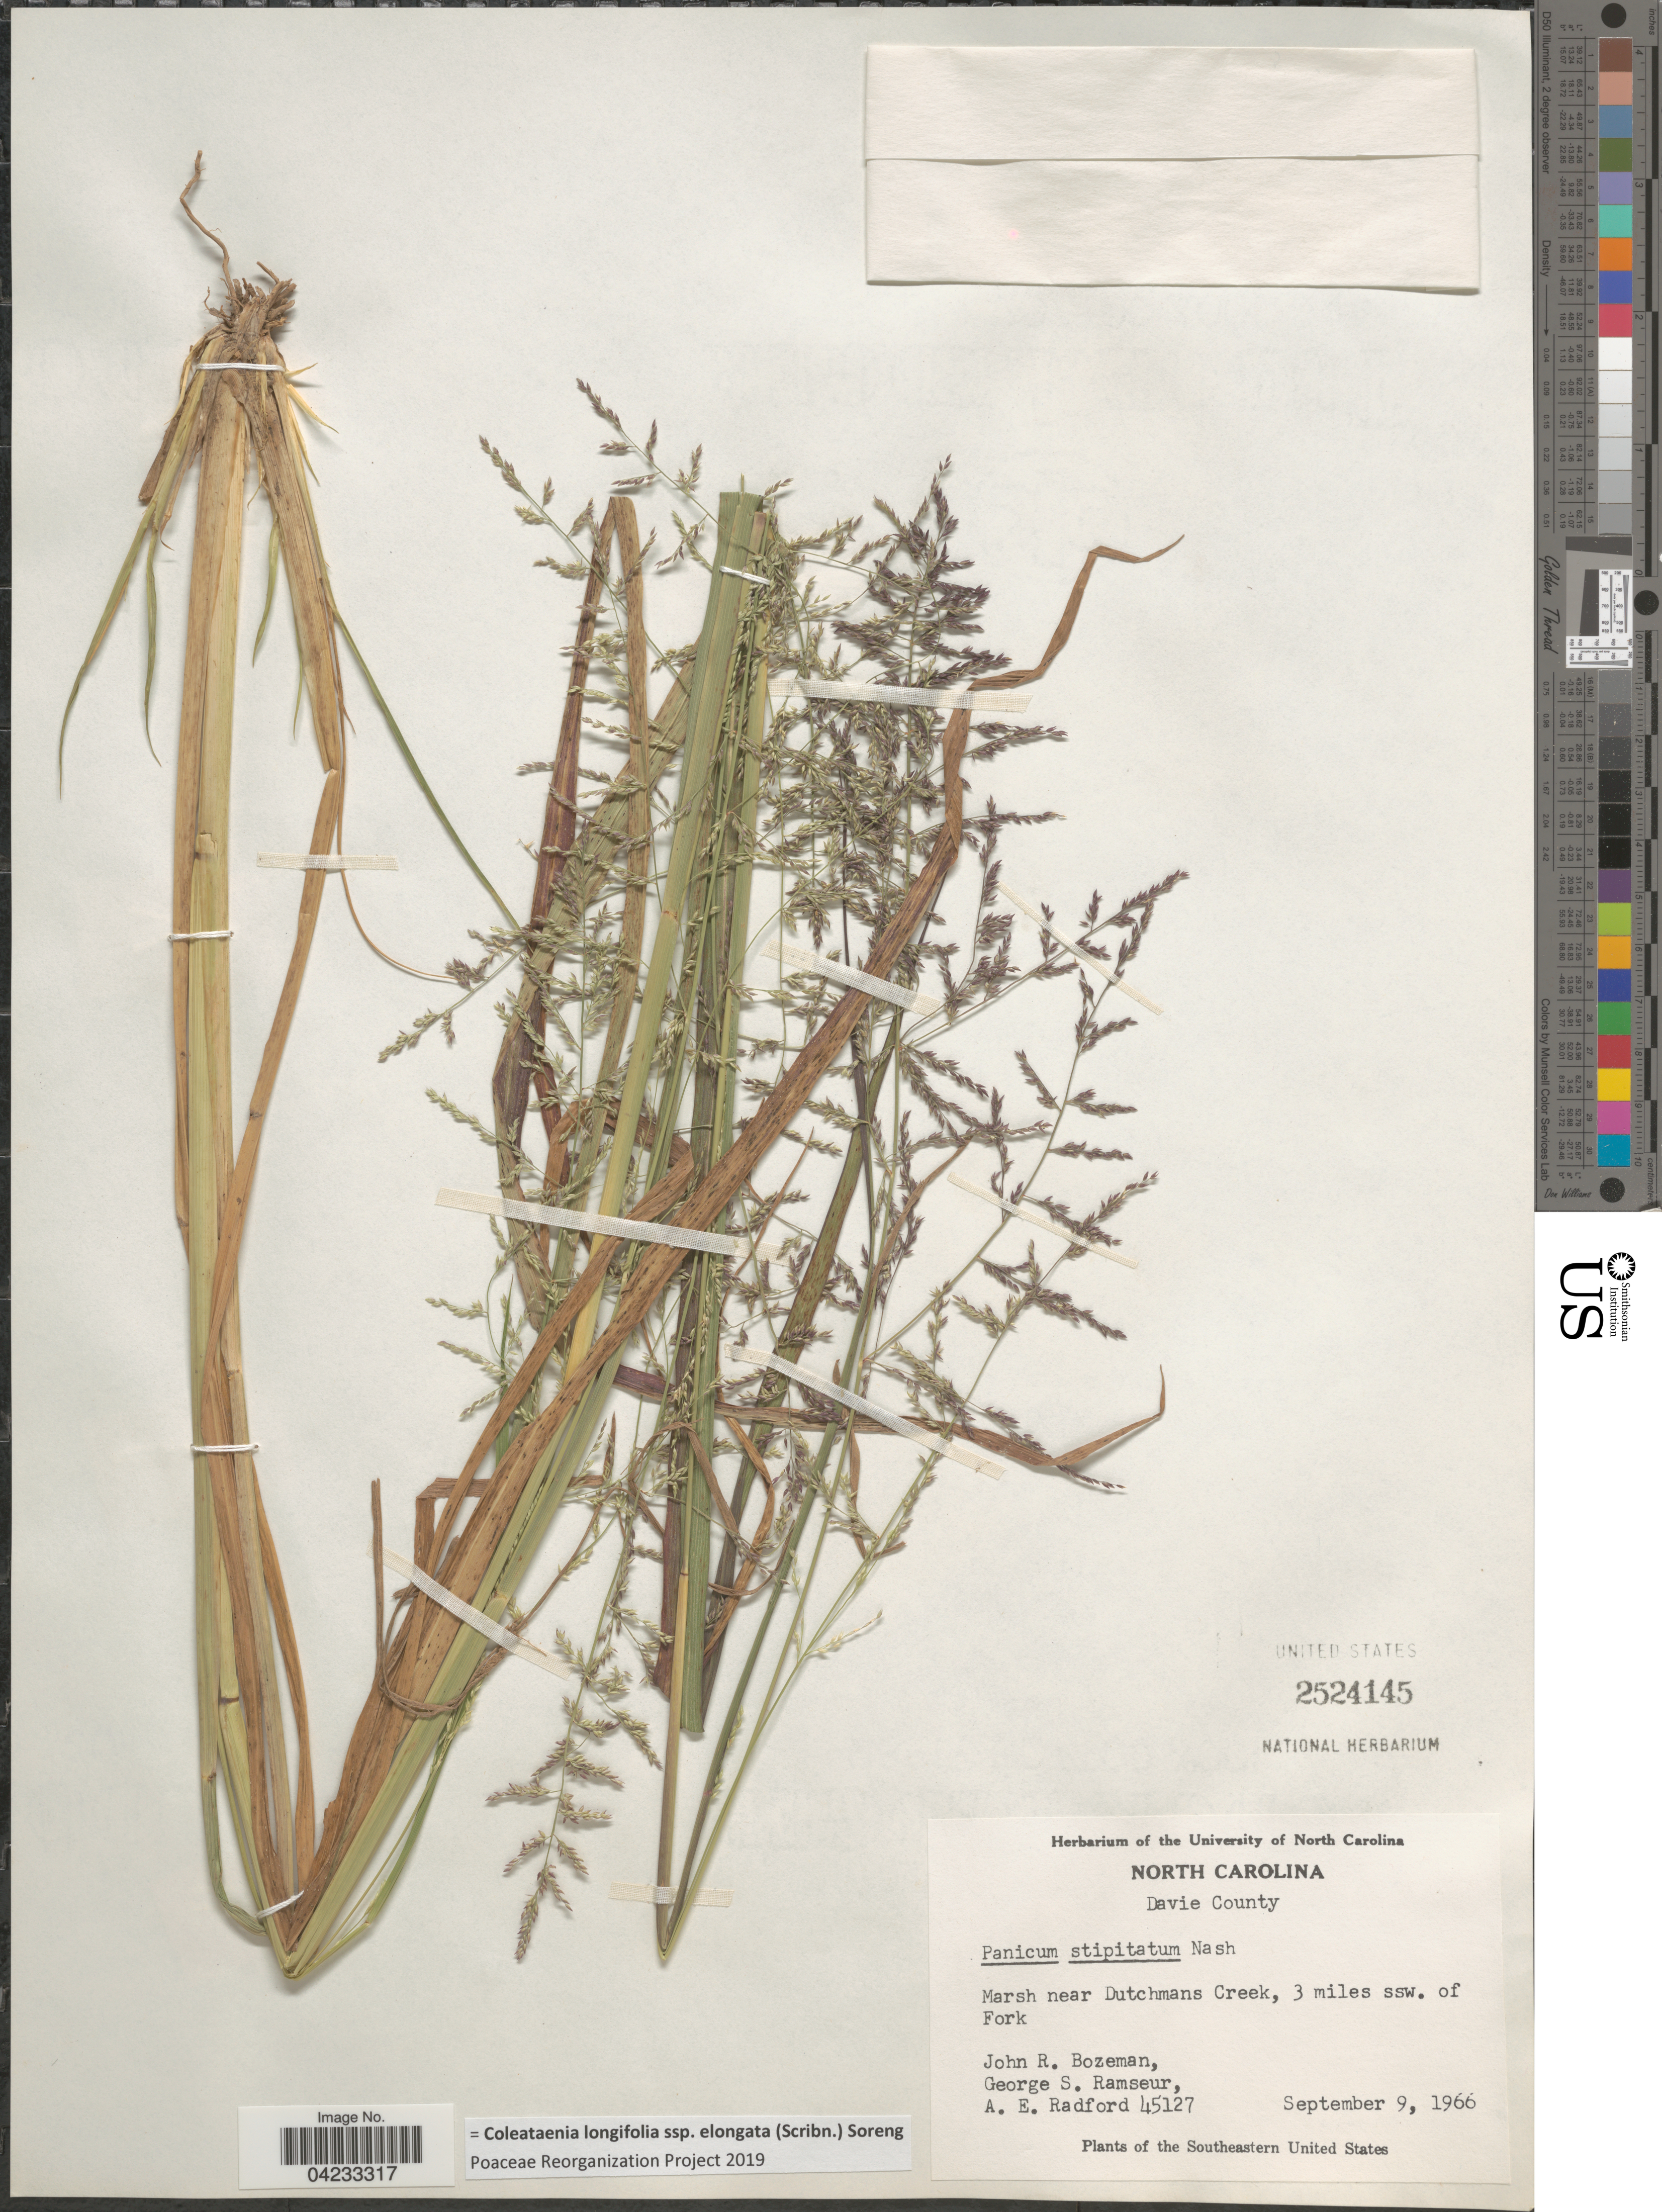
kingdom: Plantae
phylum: Tracheophyta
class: Liliopsida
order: Poales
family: Poaceae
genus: Coleataenia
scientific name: Coleataenia longifolia subsp. elongata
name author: (Scribn.) Soreng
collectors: J. R. Bozeman, G. S. Ramseur & A. E. Radford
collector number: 45127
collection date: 1966-09-09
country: United States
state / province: North Carolina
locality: Davie County. Marsh near Dutchmans Creek, 3 miles ssw. of Fork. Southeastern United States.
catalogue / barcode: US 2524145